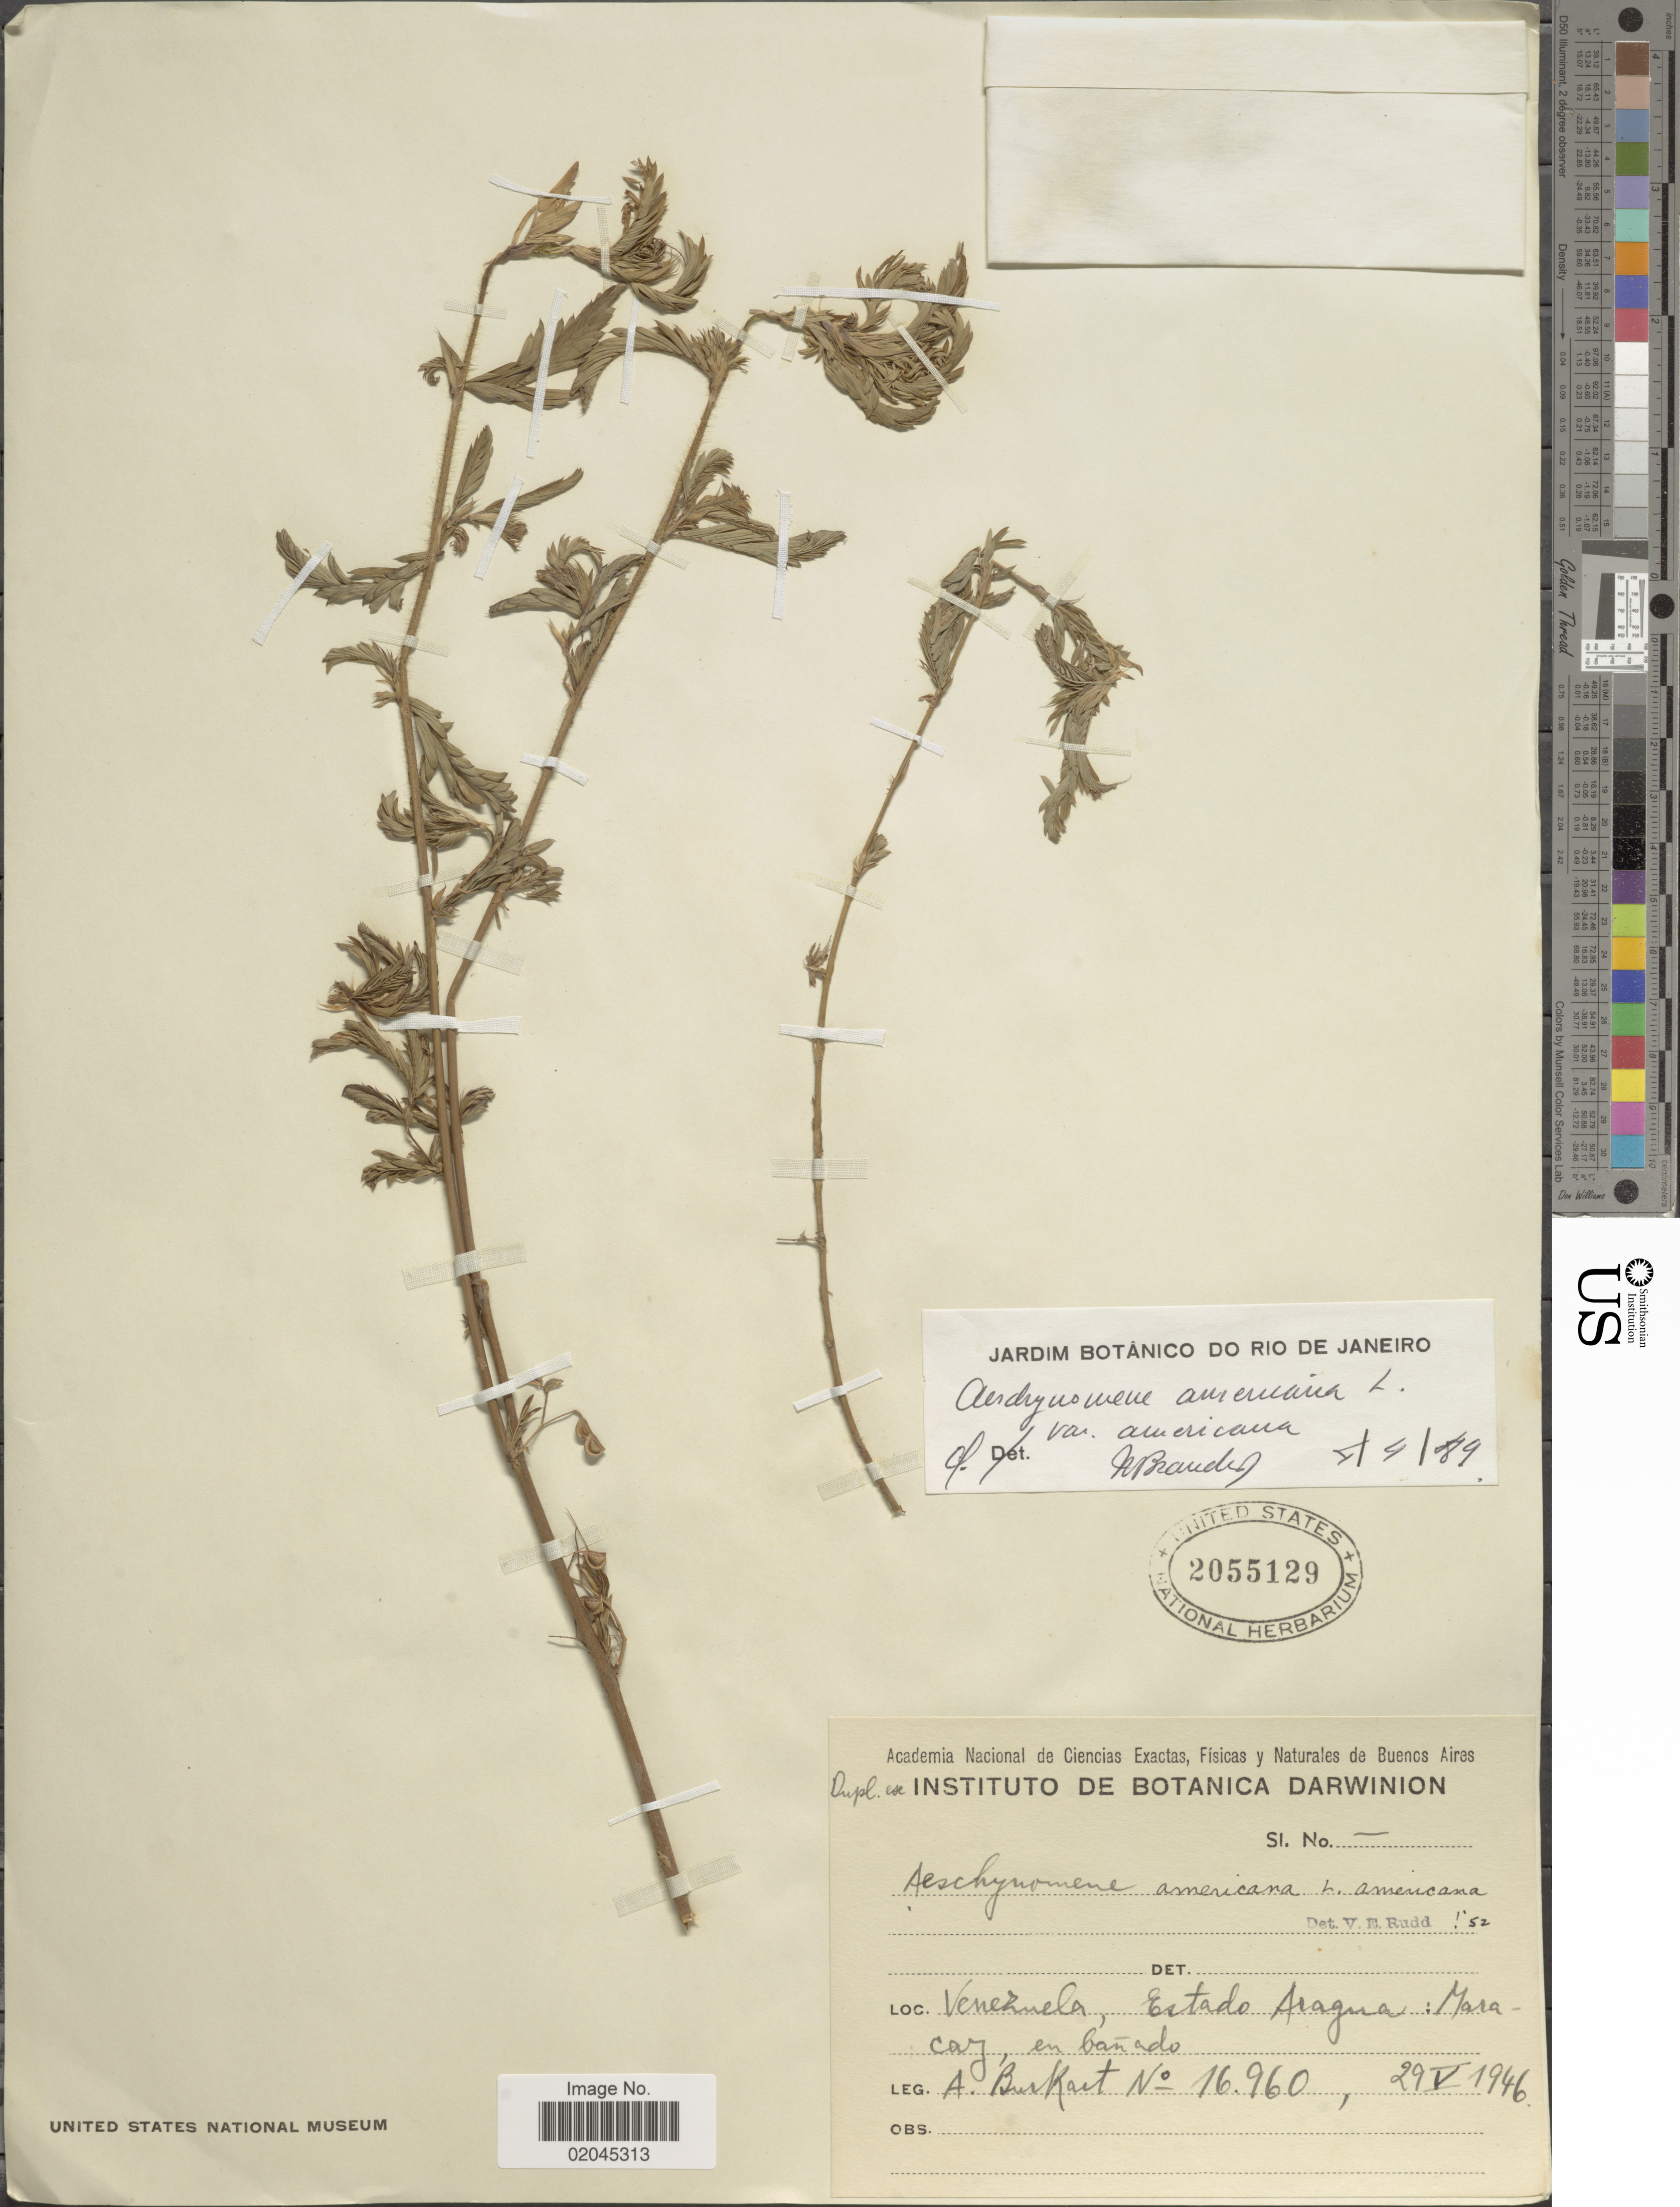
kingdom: Plantae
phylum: Tracheophyta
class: Magnoliopsida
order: Fabales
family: Fabaceae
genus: Aeschynomene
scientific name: Aeschynomene americana var. americana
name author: L.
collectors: A. E. Burkart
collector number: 16960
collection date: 1946-05-29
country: Venezuela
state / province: Aragua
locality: Estado Aragua: Maracay, en bañado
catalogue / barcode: US 2055129